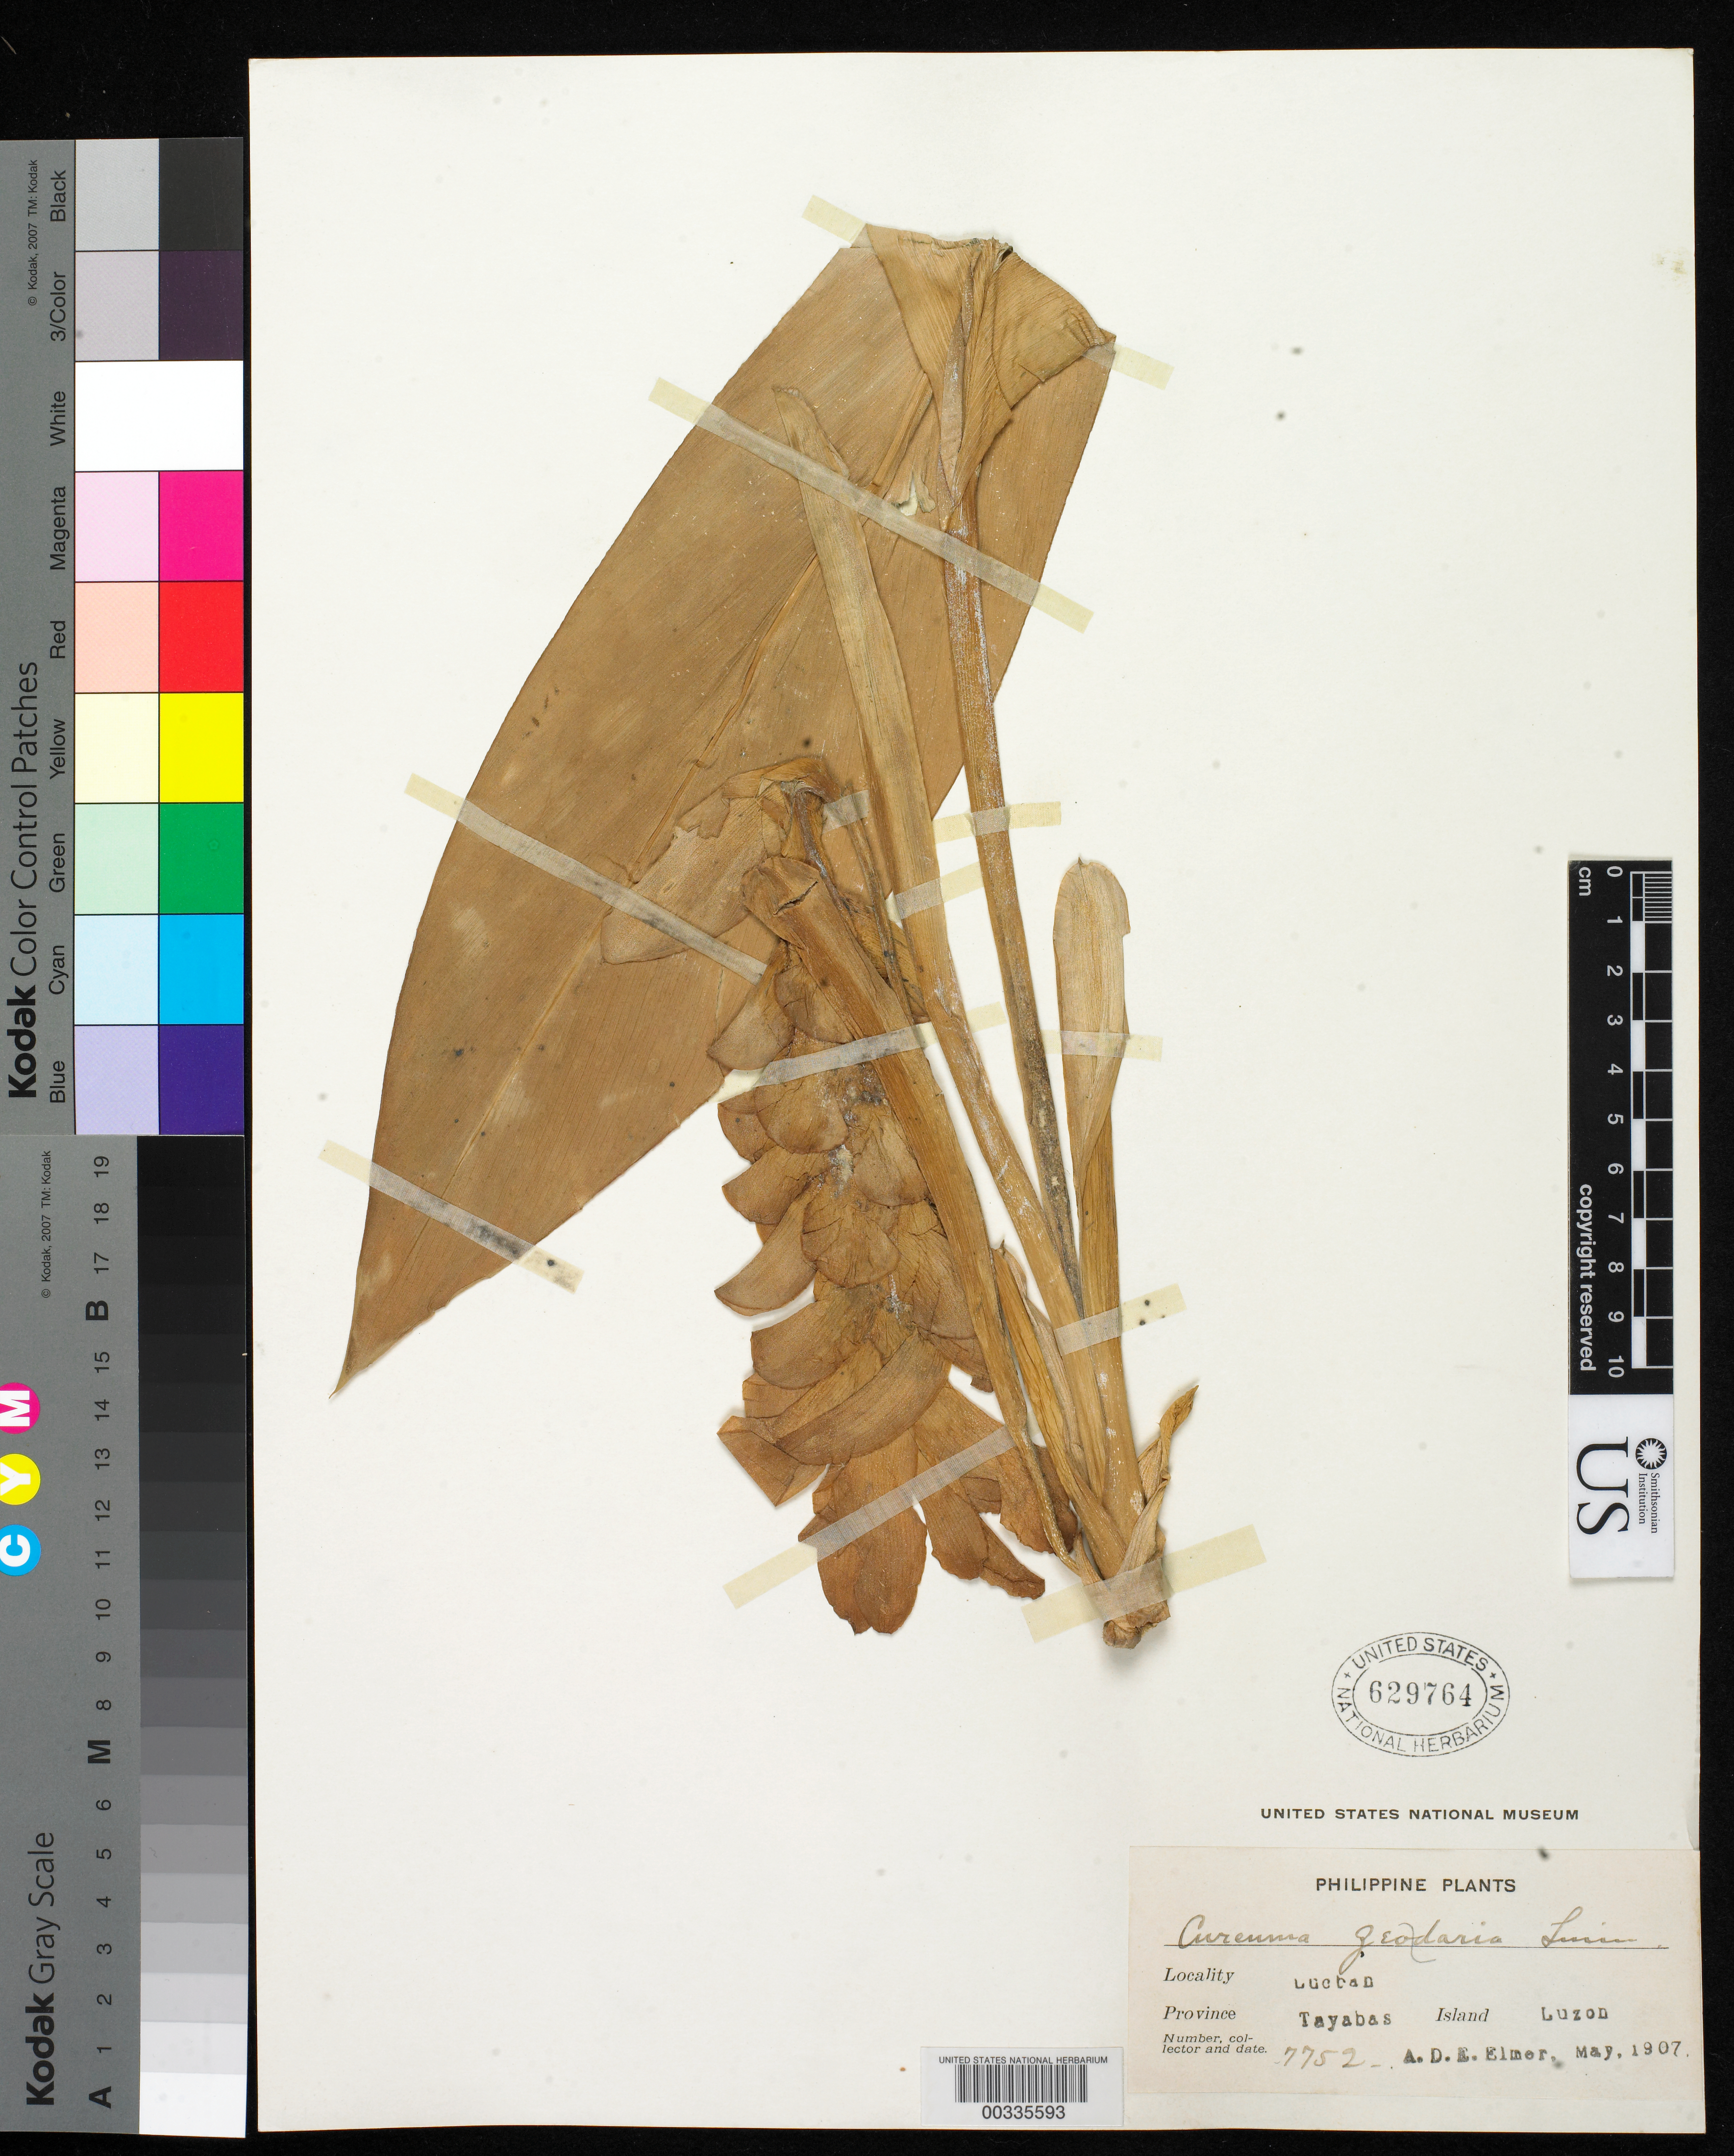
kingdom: Plantae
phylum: Tracheophyta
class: Liliopsida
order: Zingiberales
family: Zingiberaceae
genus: Curcuma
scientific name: Curcuma parviflora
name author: Wall.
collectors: A. D. E. Elmer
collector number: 7752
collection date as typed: May 1907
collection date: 1907-05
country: Philippines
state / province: Calabarzon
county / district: Quezon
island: Luzon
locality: Lucban, Tayabas Prov. = Quezon Prov.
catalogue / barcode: US 629764